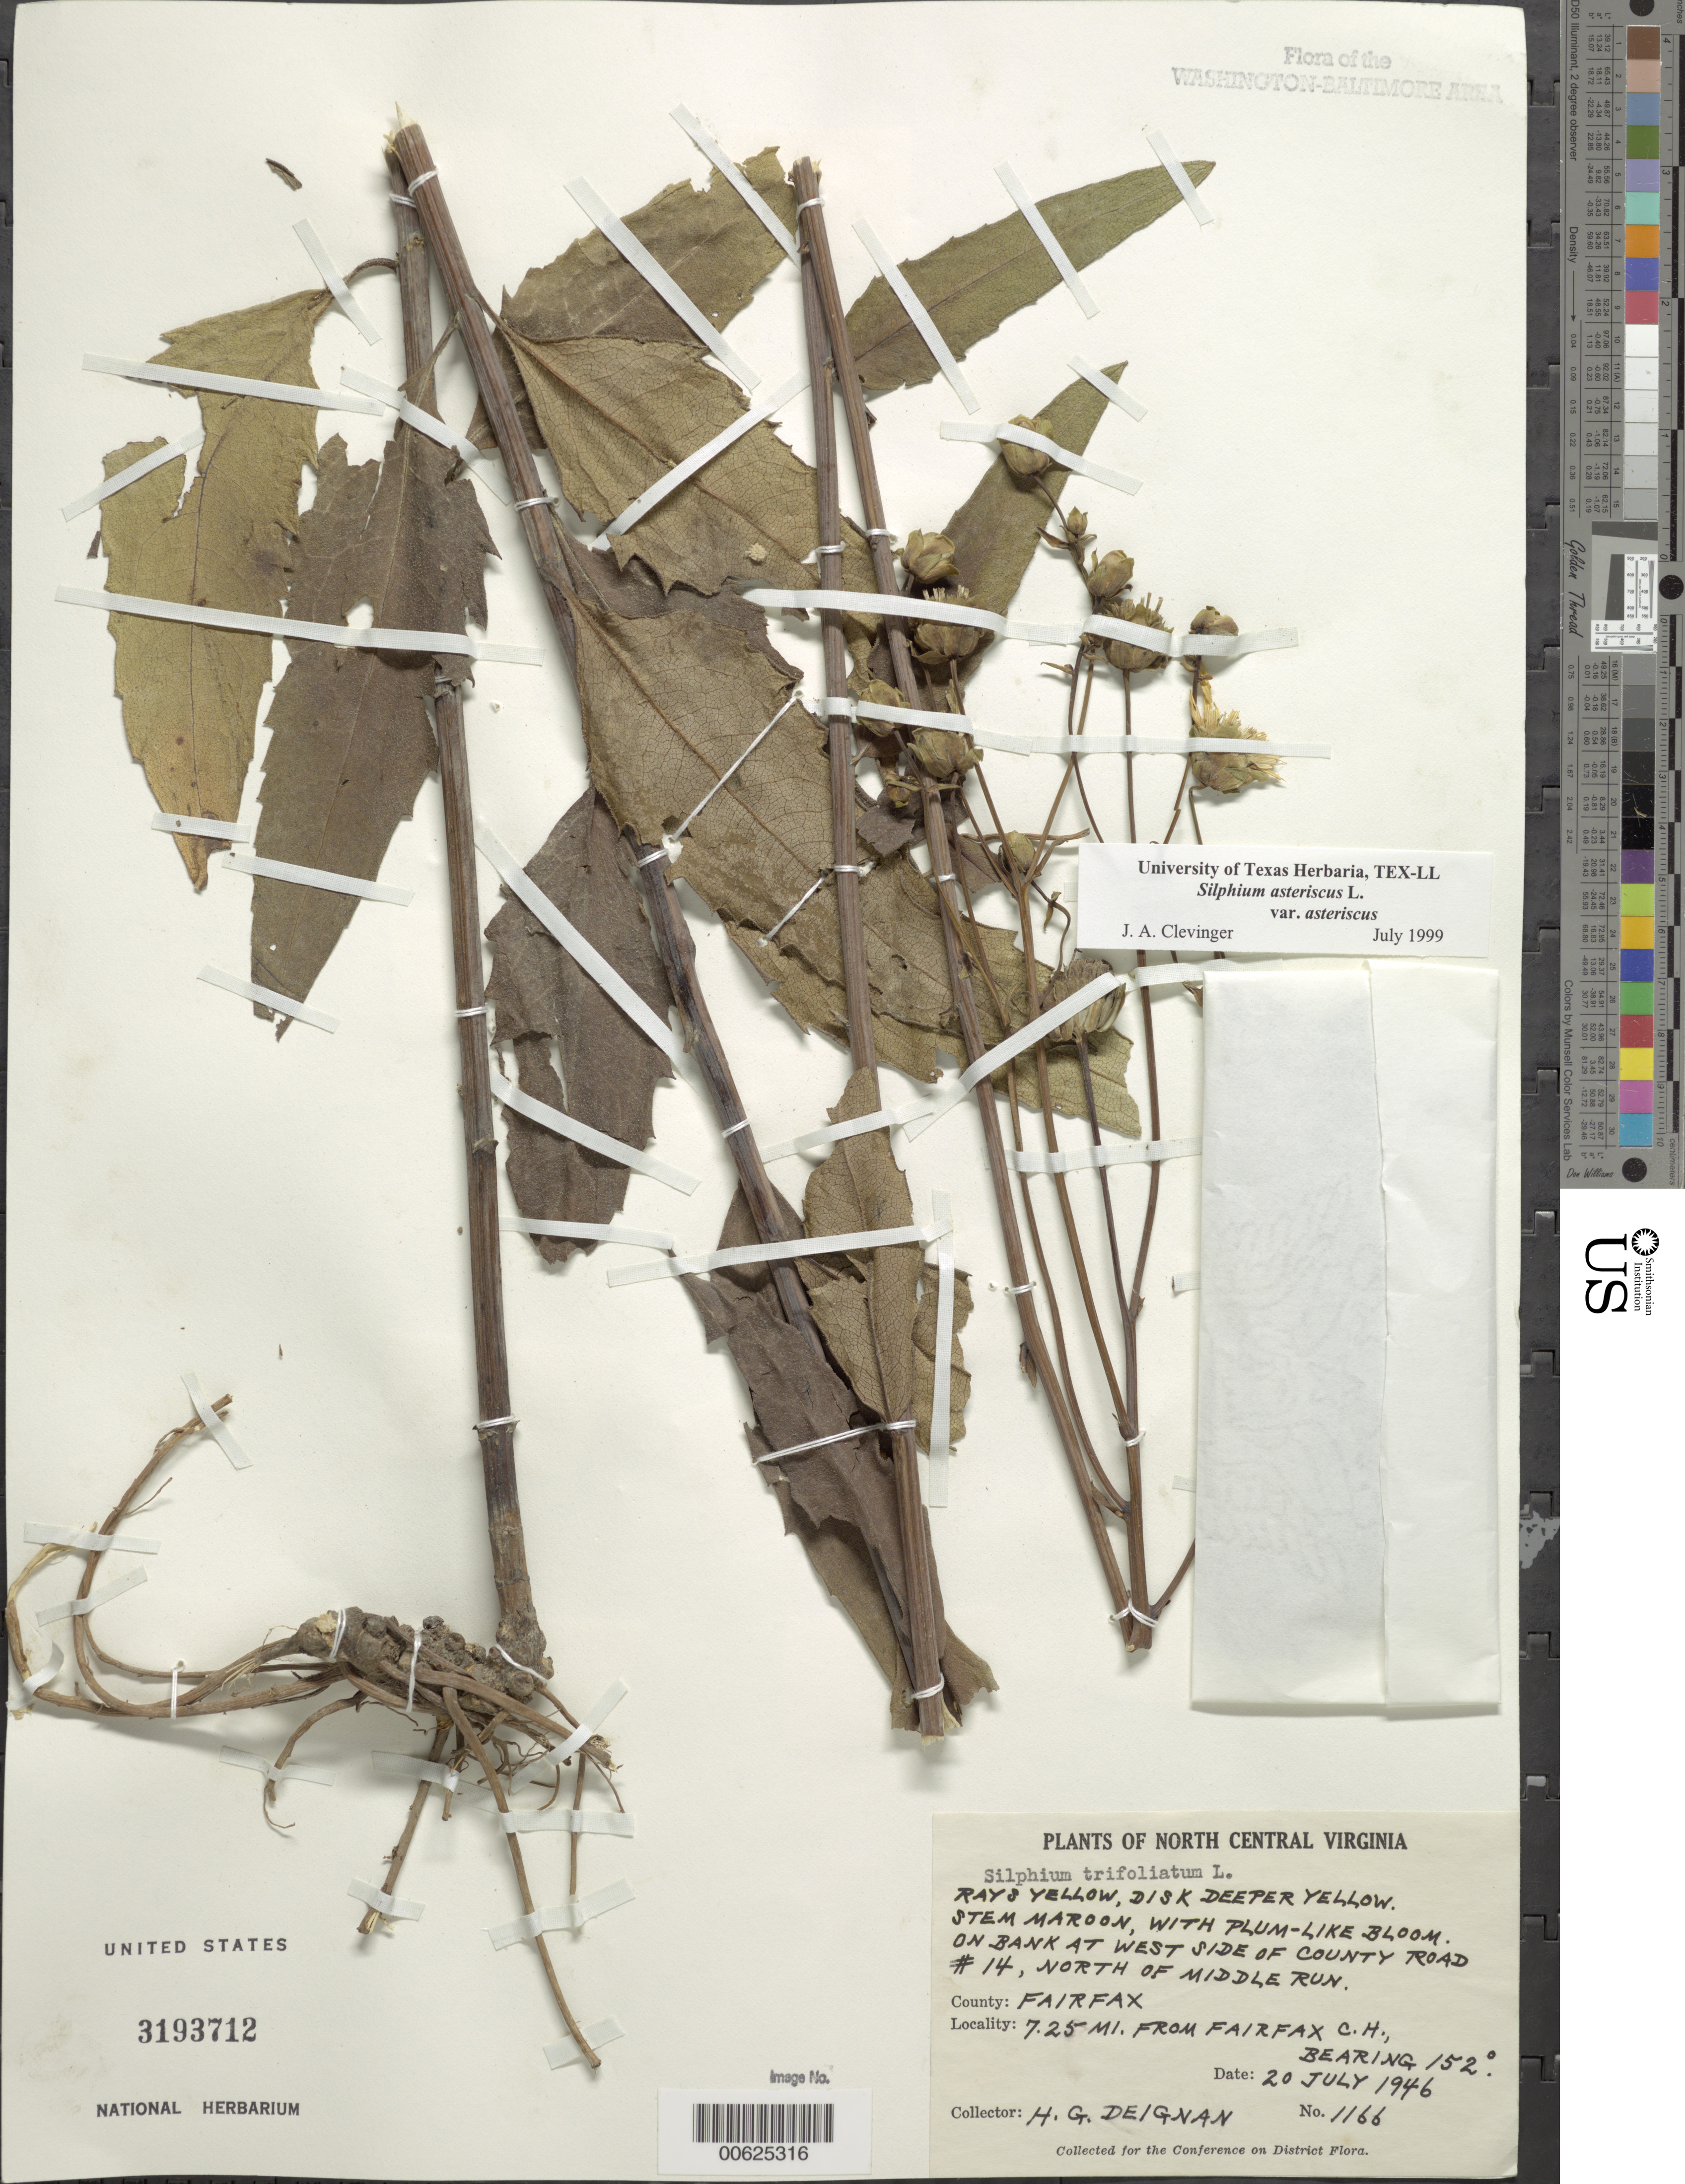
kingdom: Plantae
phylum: Tracheophyta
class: Magnoliopsida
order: Asterales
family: Asteraceae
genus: Silphium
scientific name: Silphium asteriscus var. trifoliatum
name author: (L.) Clevinger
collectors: H. Deignan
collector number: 1166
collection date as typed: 20 Jul 1946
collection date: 1946-07-20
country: United States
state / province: Virginia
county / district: Fairfax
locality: Fairfax Court House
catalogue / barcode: US 625316